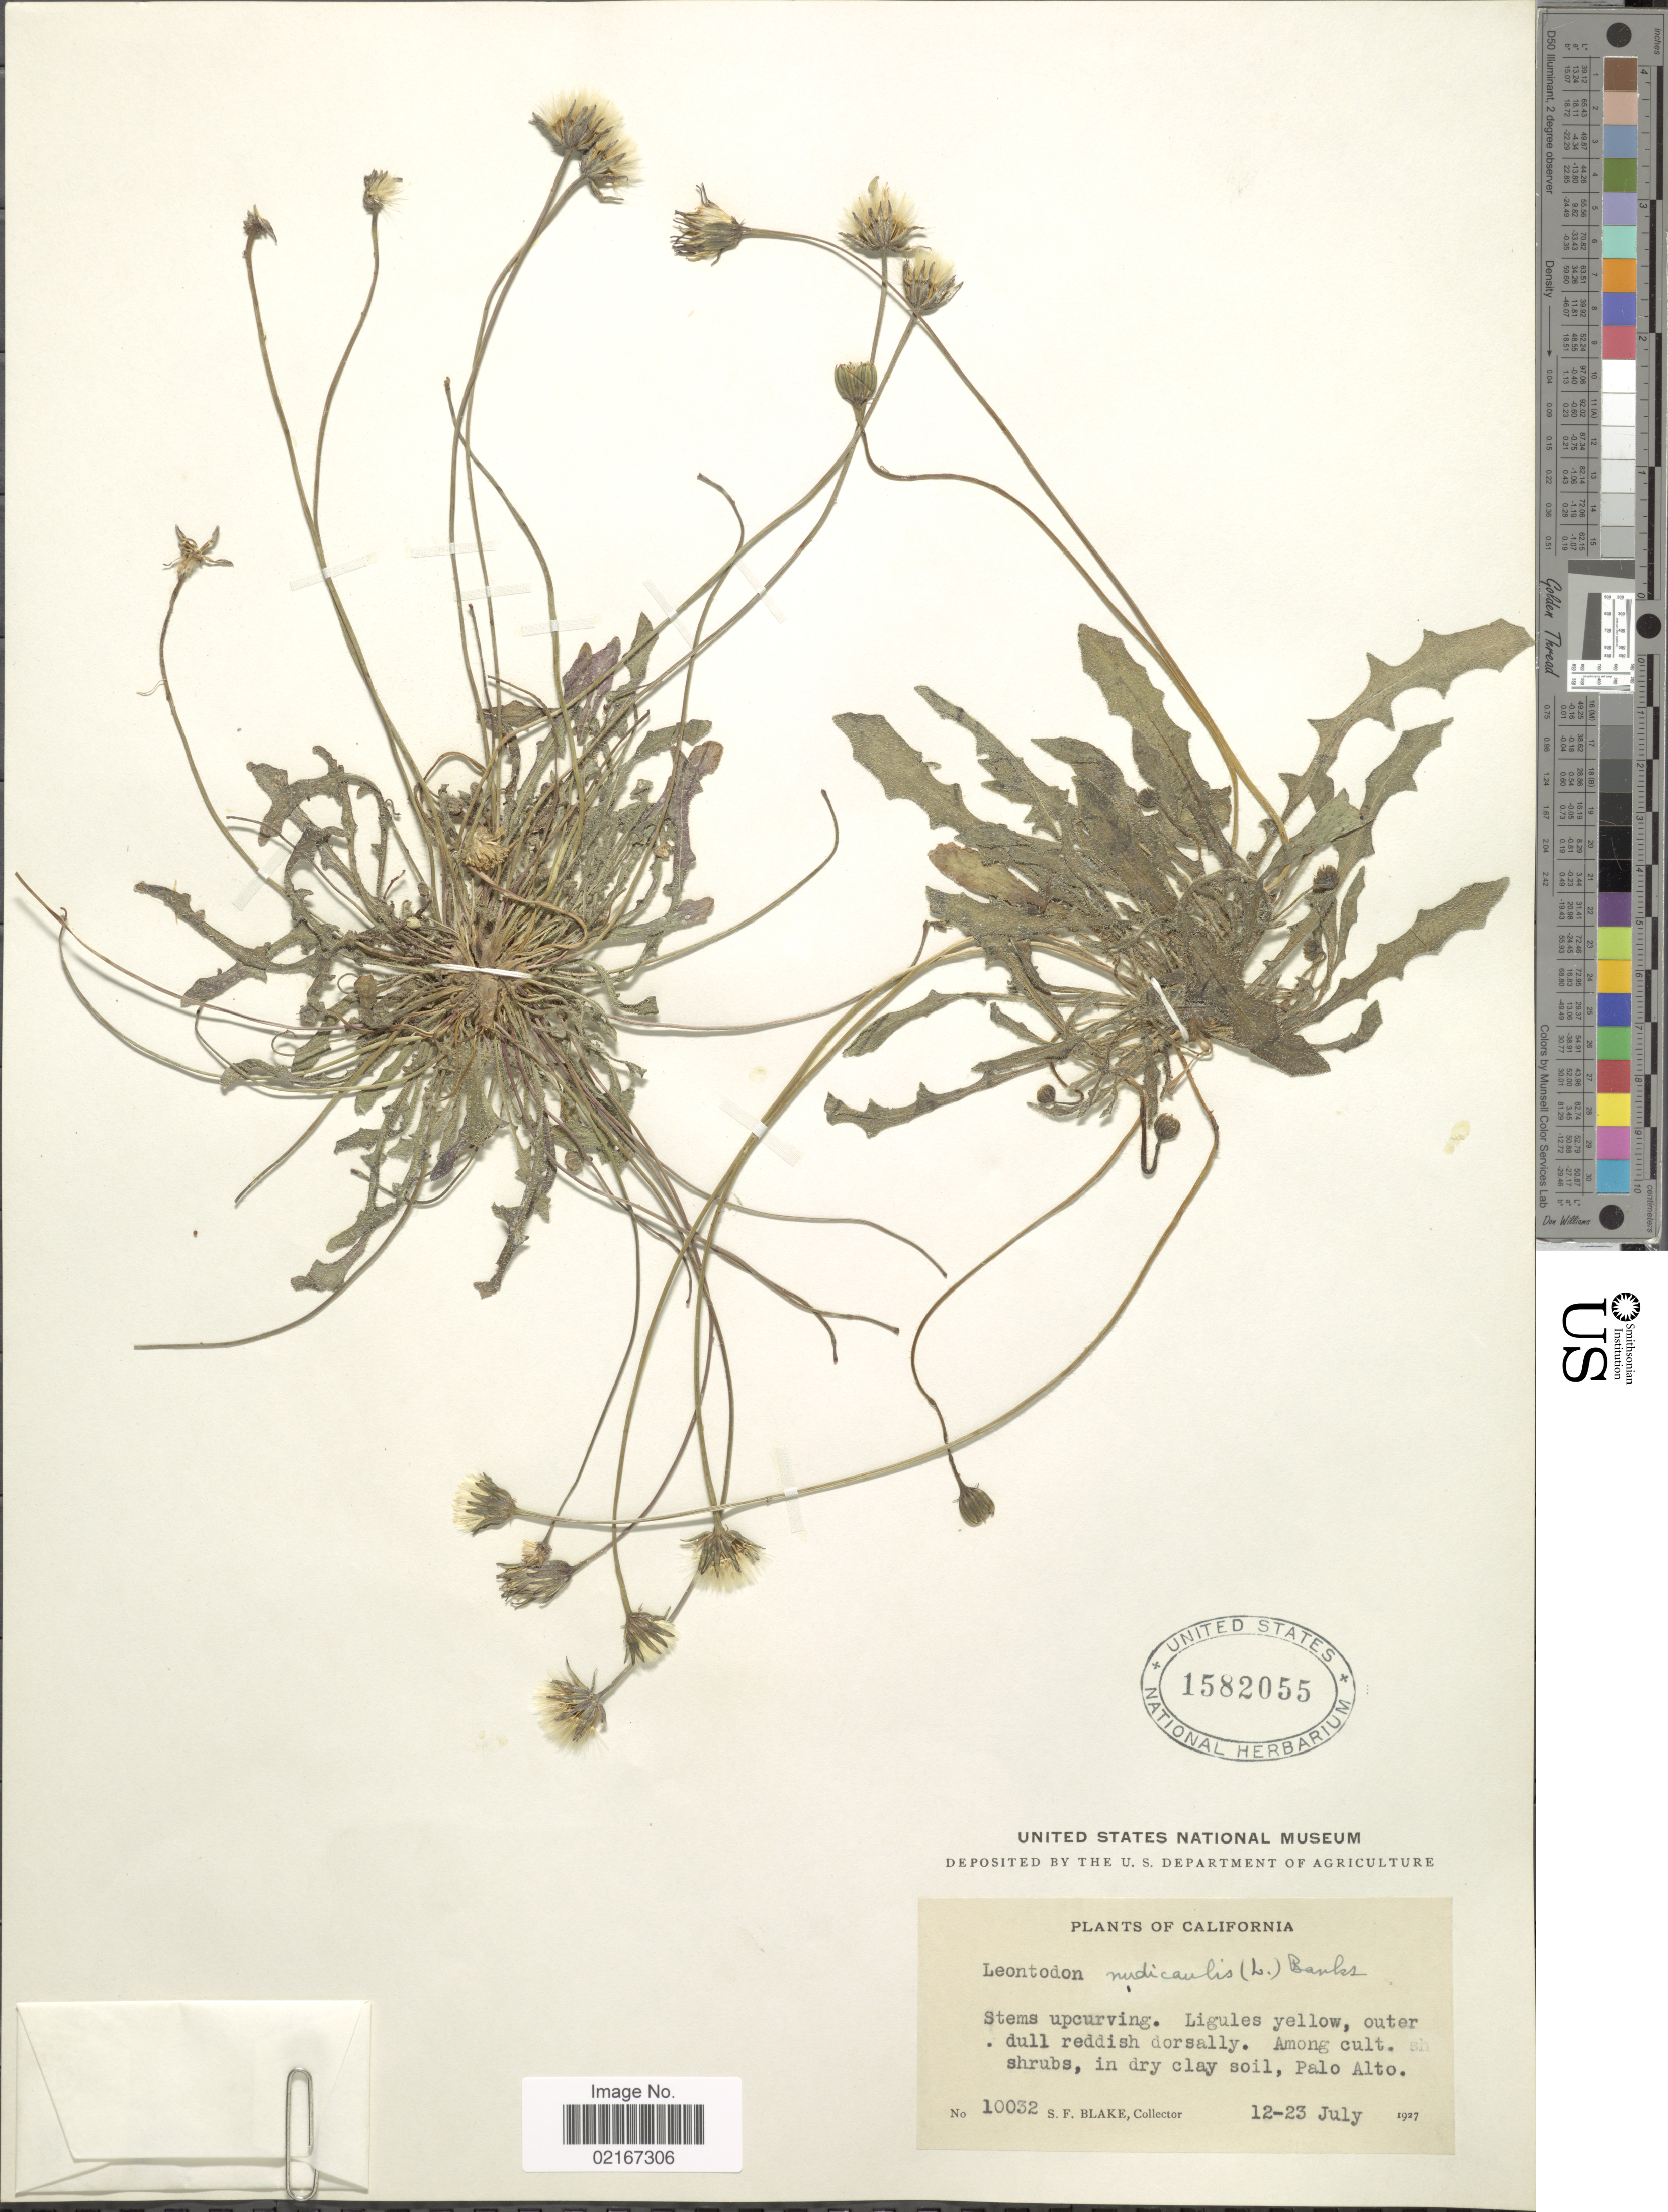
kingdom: Plantae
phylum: Tracheophyta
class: Magnoliopsida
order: Asterales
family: Asteraceae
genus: Leontodon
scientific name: Leontodon saxatilis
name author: Lam.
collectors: S. Blake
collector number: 10032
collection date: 1927-07-12/1927-07-23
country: United States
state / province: California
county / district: Santa Clara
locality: Palo Alto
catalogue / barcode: US 1582055